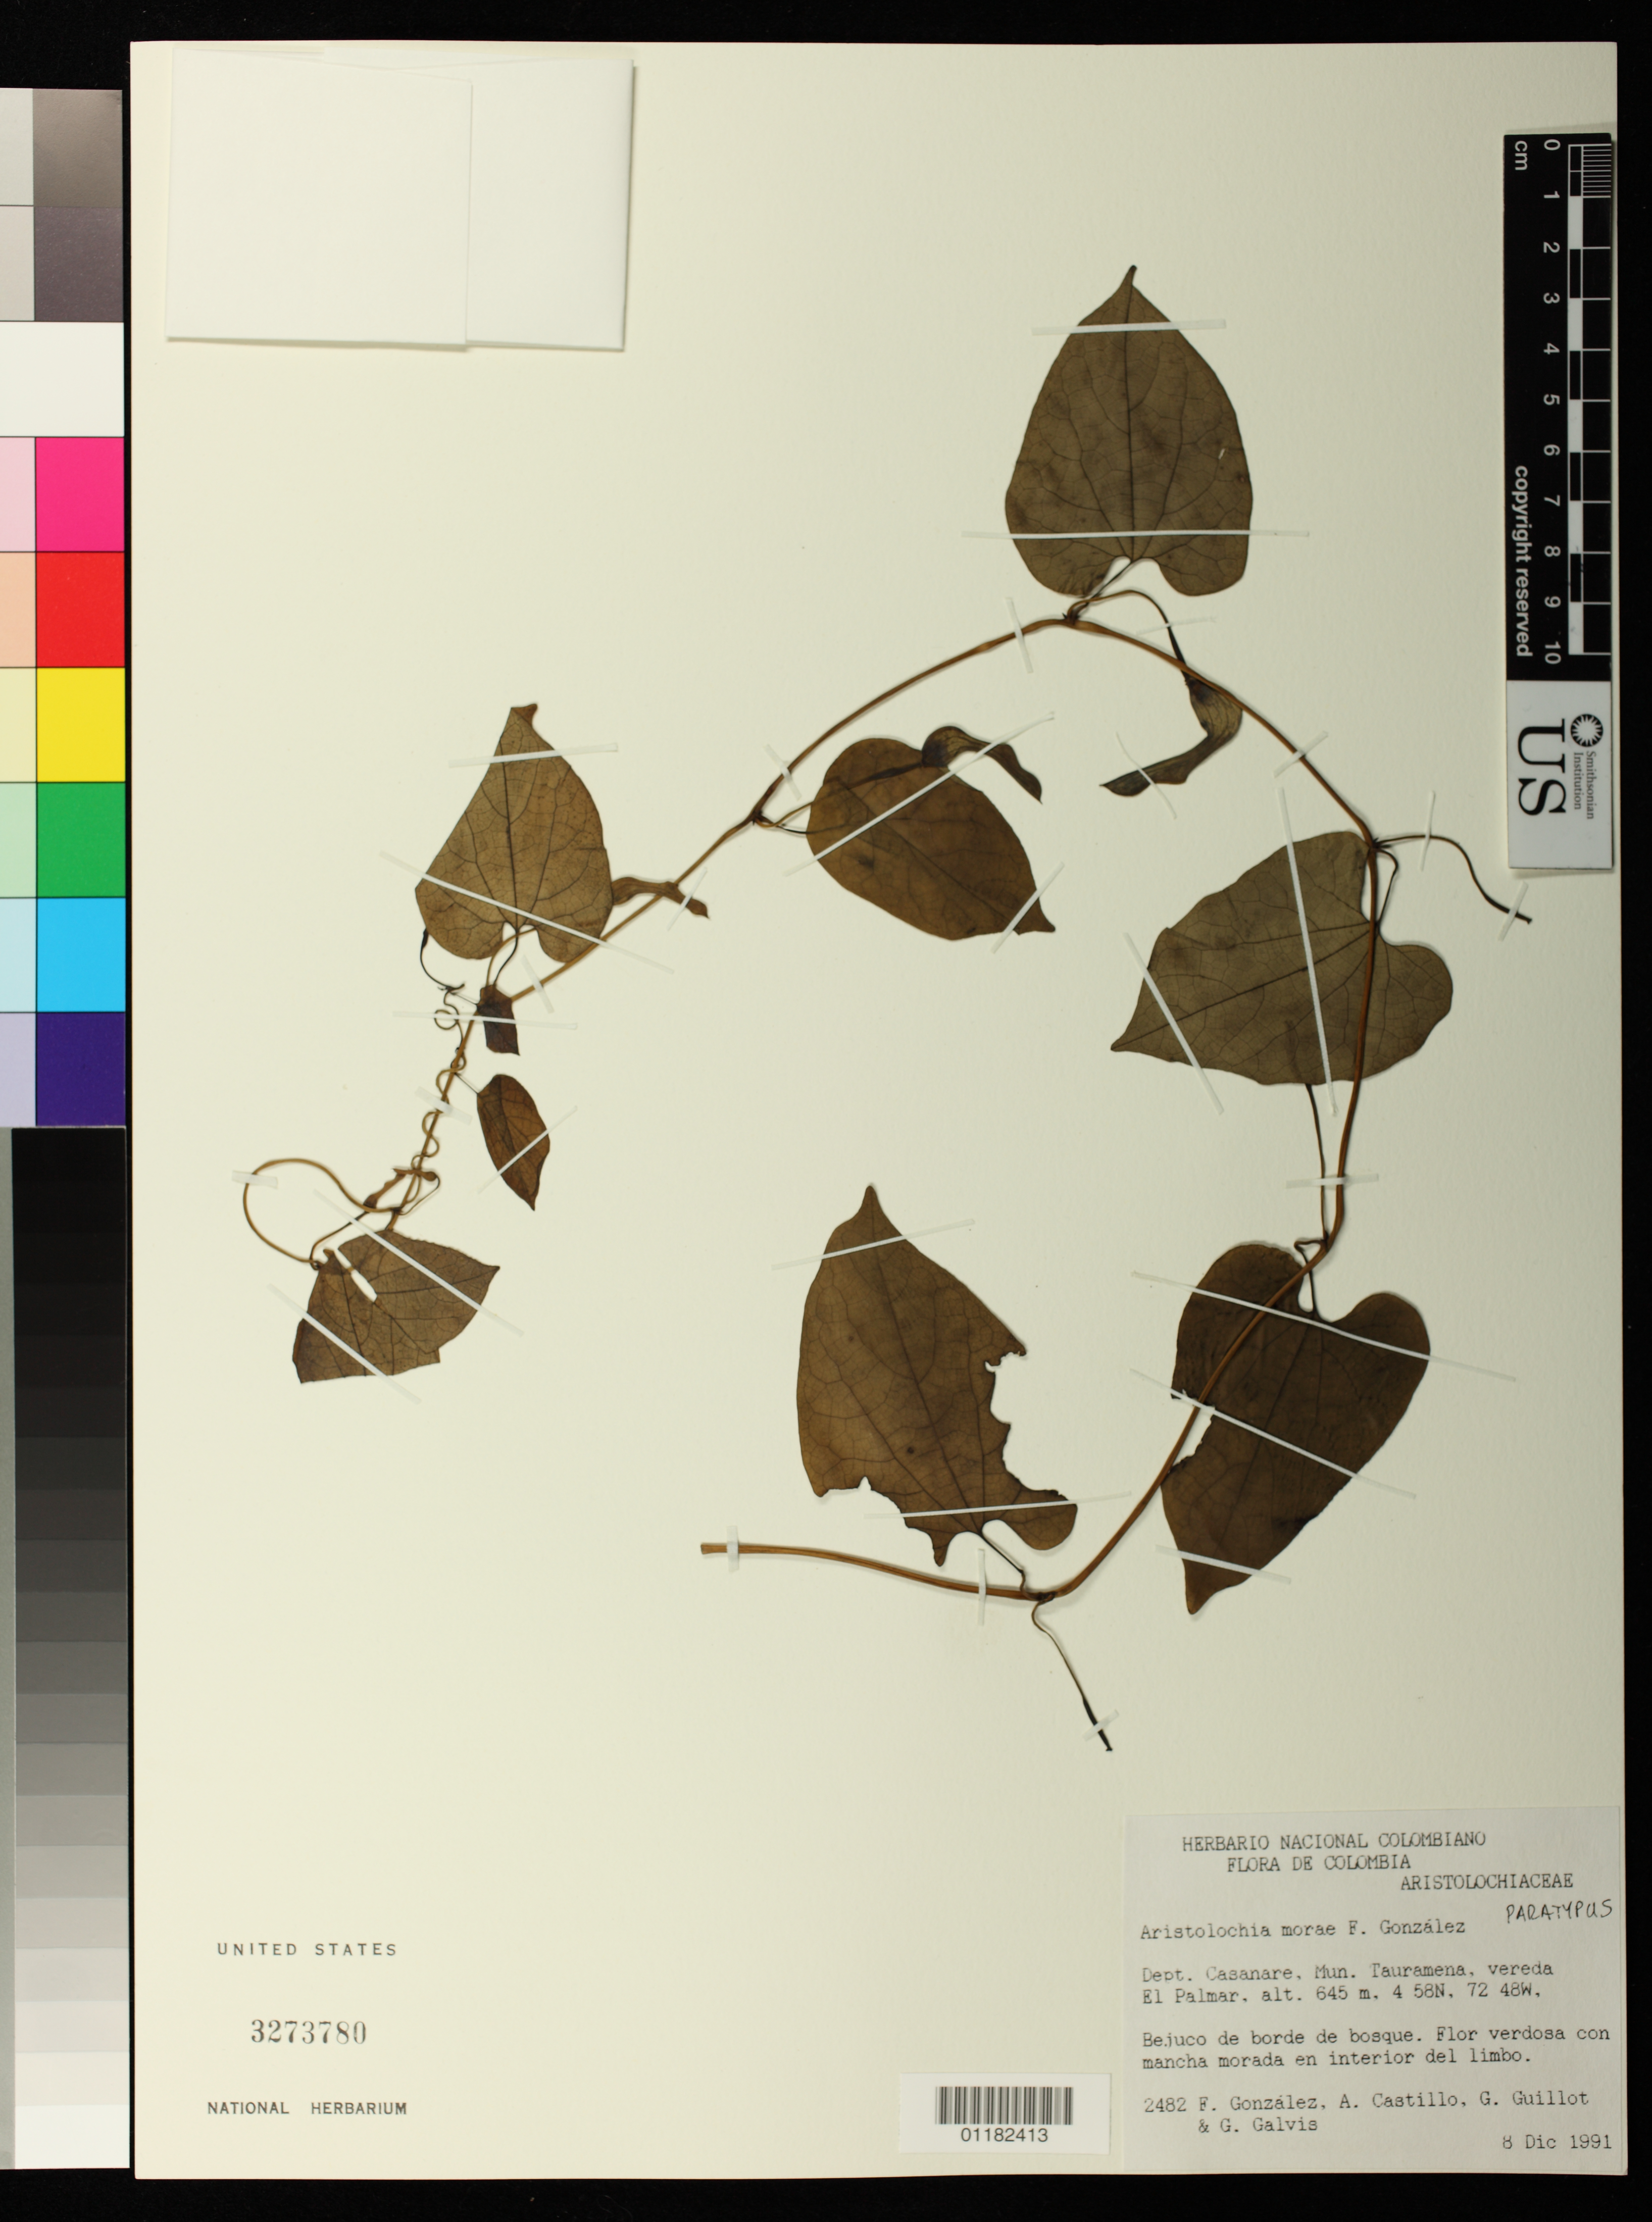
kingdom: Plantae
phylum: Tracheophyta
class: Magnoliopsida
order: Piperales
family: Aristolochiaceae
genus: Aristolochia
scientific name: Aristolochia morae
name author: Gonzalez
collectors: F. A. González, A. Castillo, G. Guillot & C. Galvis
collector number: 2482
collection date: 1991-12-08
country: Colombia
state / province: Casanare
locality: Municipio Tauramena, vereda El Palmar.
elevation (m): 645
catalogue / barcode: US 3273780